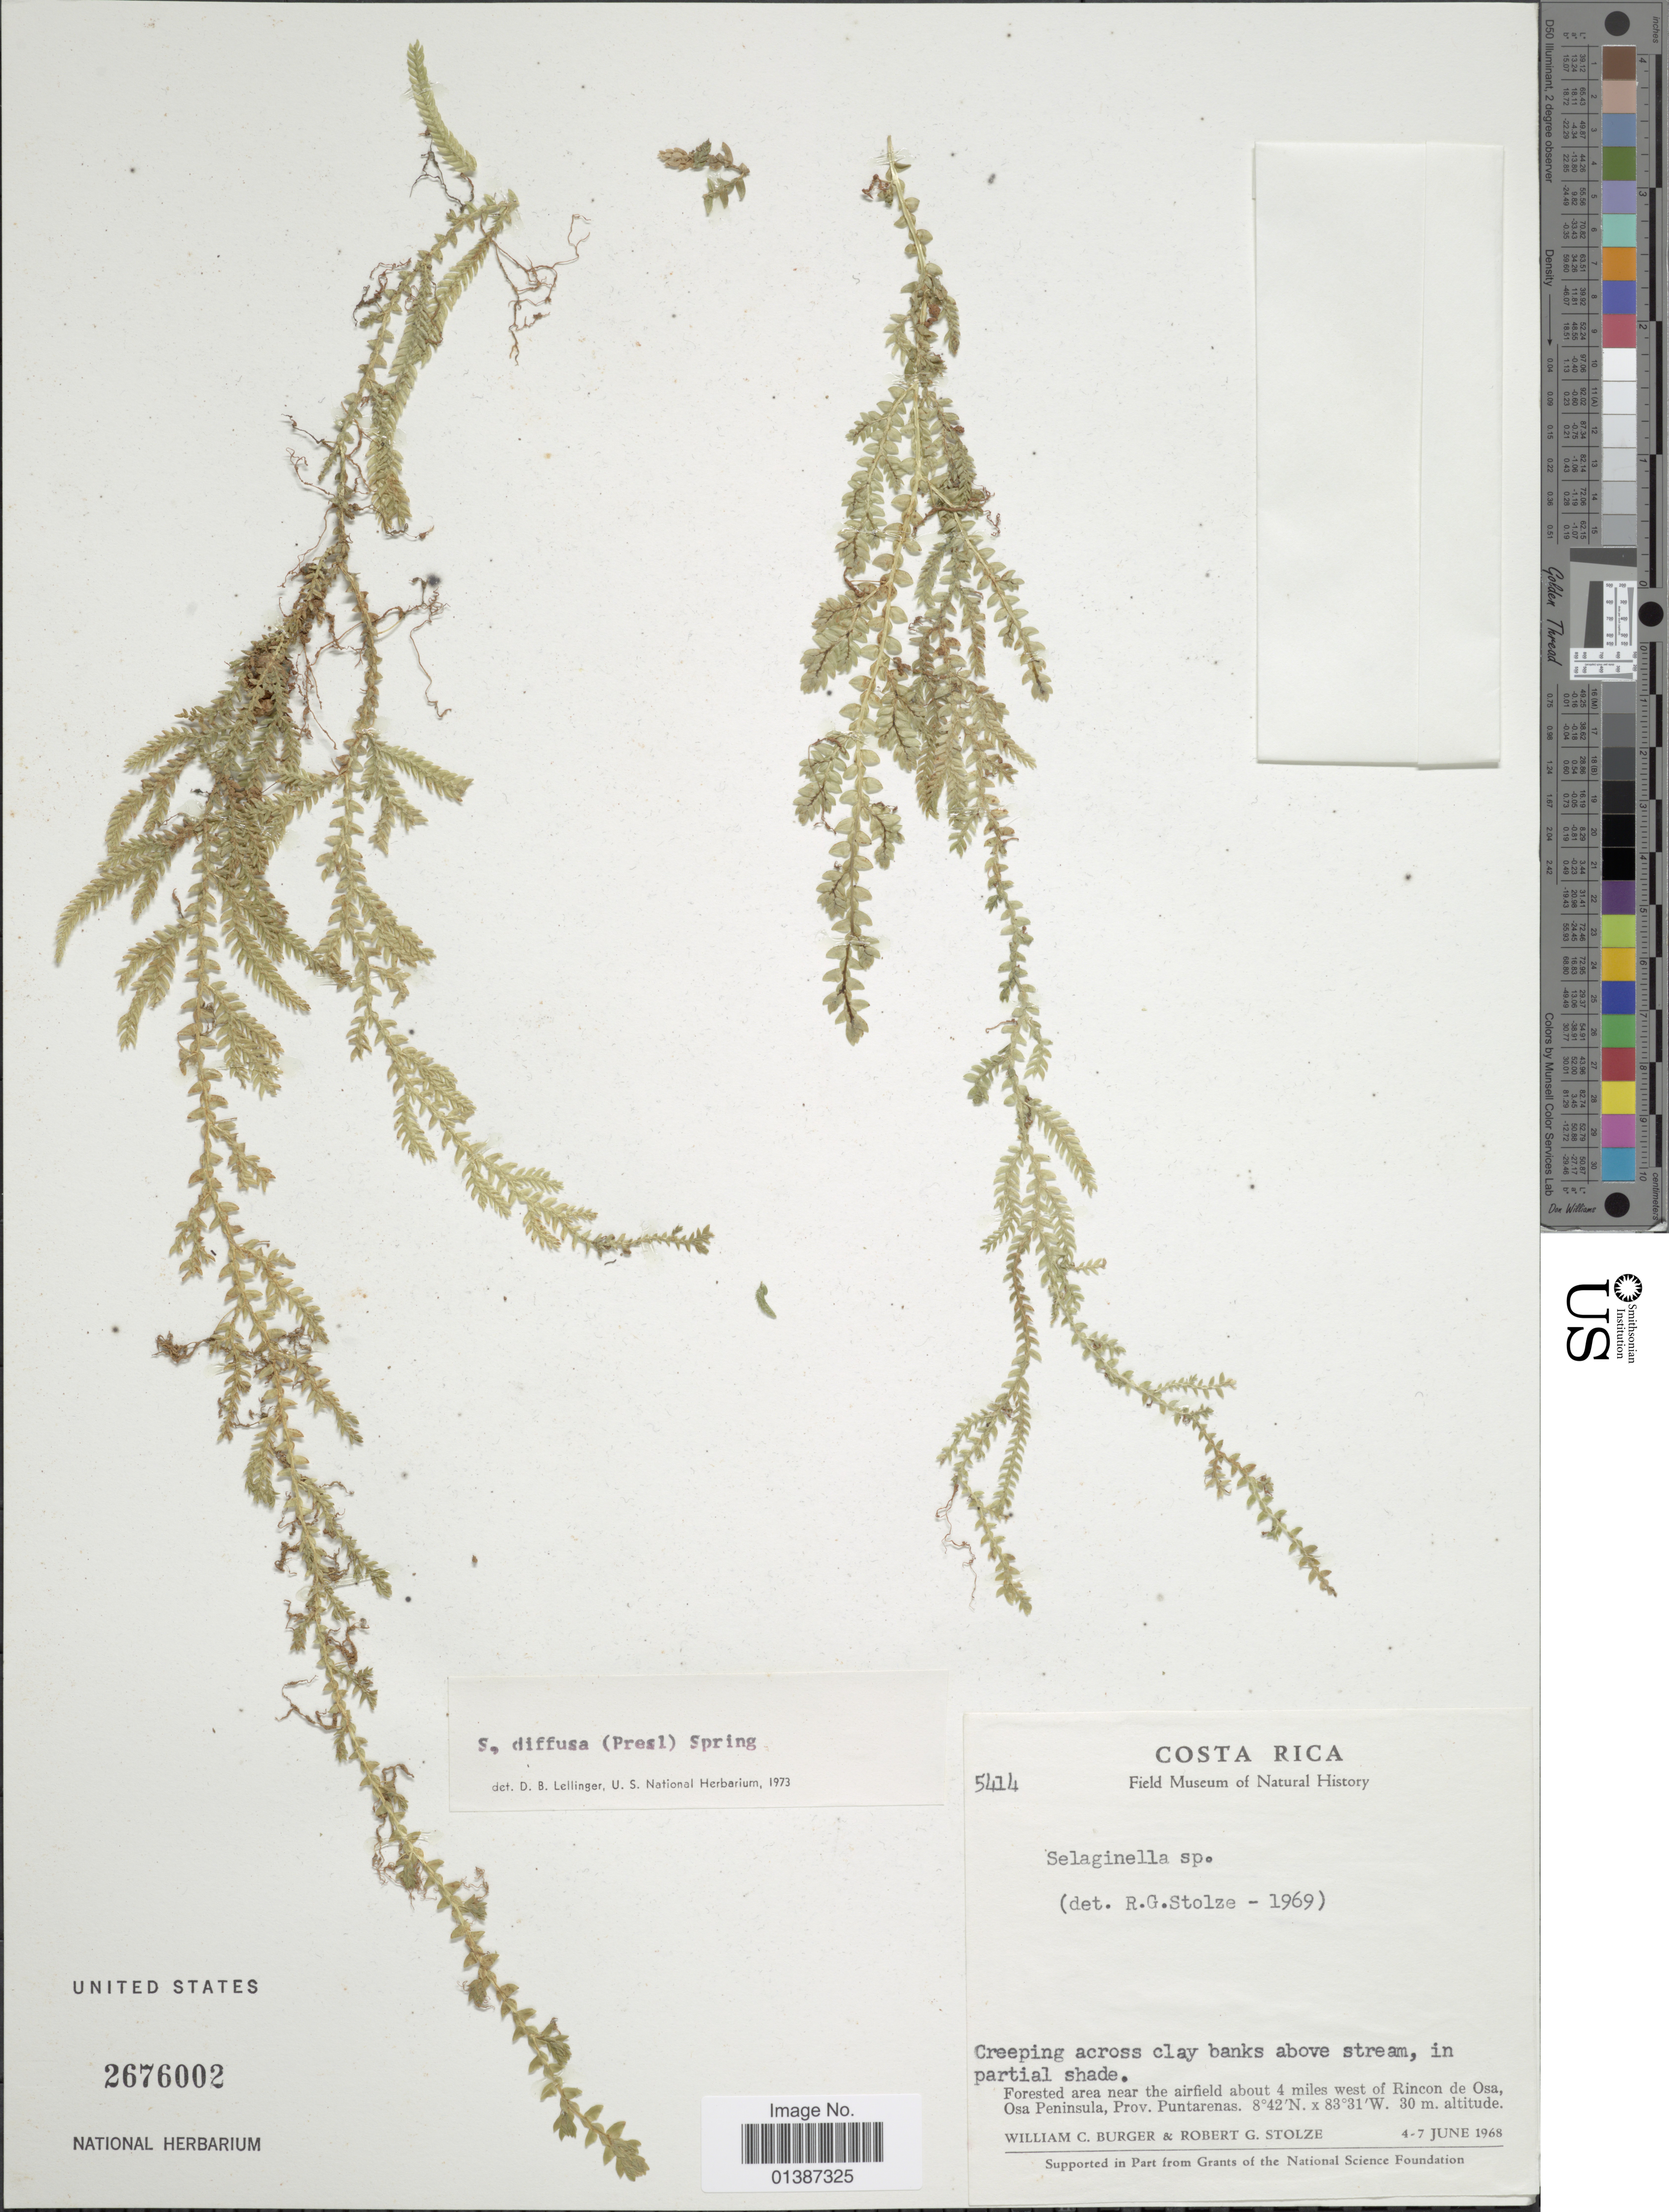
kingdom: Plantae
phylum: Tracheophyta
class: Lycopodiopsida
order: Selaginellales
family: Selaginellaceae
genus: Selaginella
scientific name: Selaginella diffusa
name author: (C. Presl) Spring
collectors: W. Burger & R. G. Stolze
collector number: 5414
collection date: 1968-06-04/1968-06-07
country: Costa Rica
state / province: Puntarenas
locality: Forested area nearthe airfield about 4 miles west of Rincon de Osa, Osa Peninsula, Prov. Puntarenas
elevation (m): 30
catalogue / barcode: US 2676002